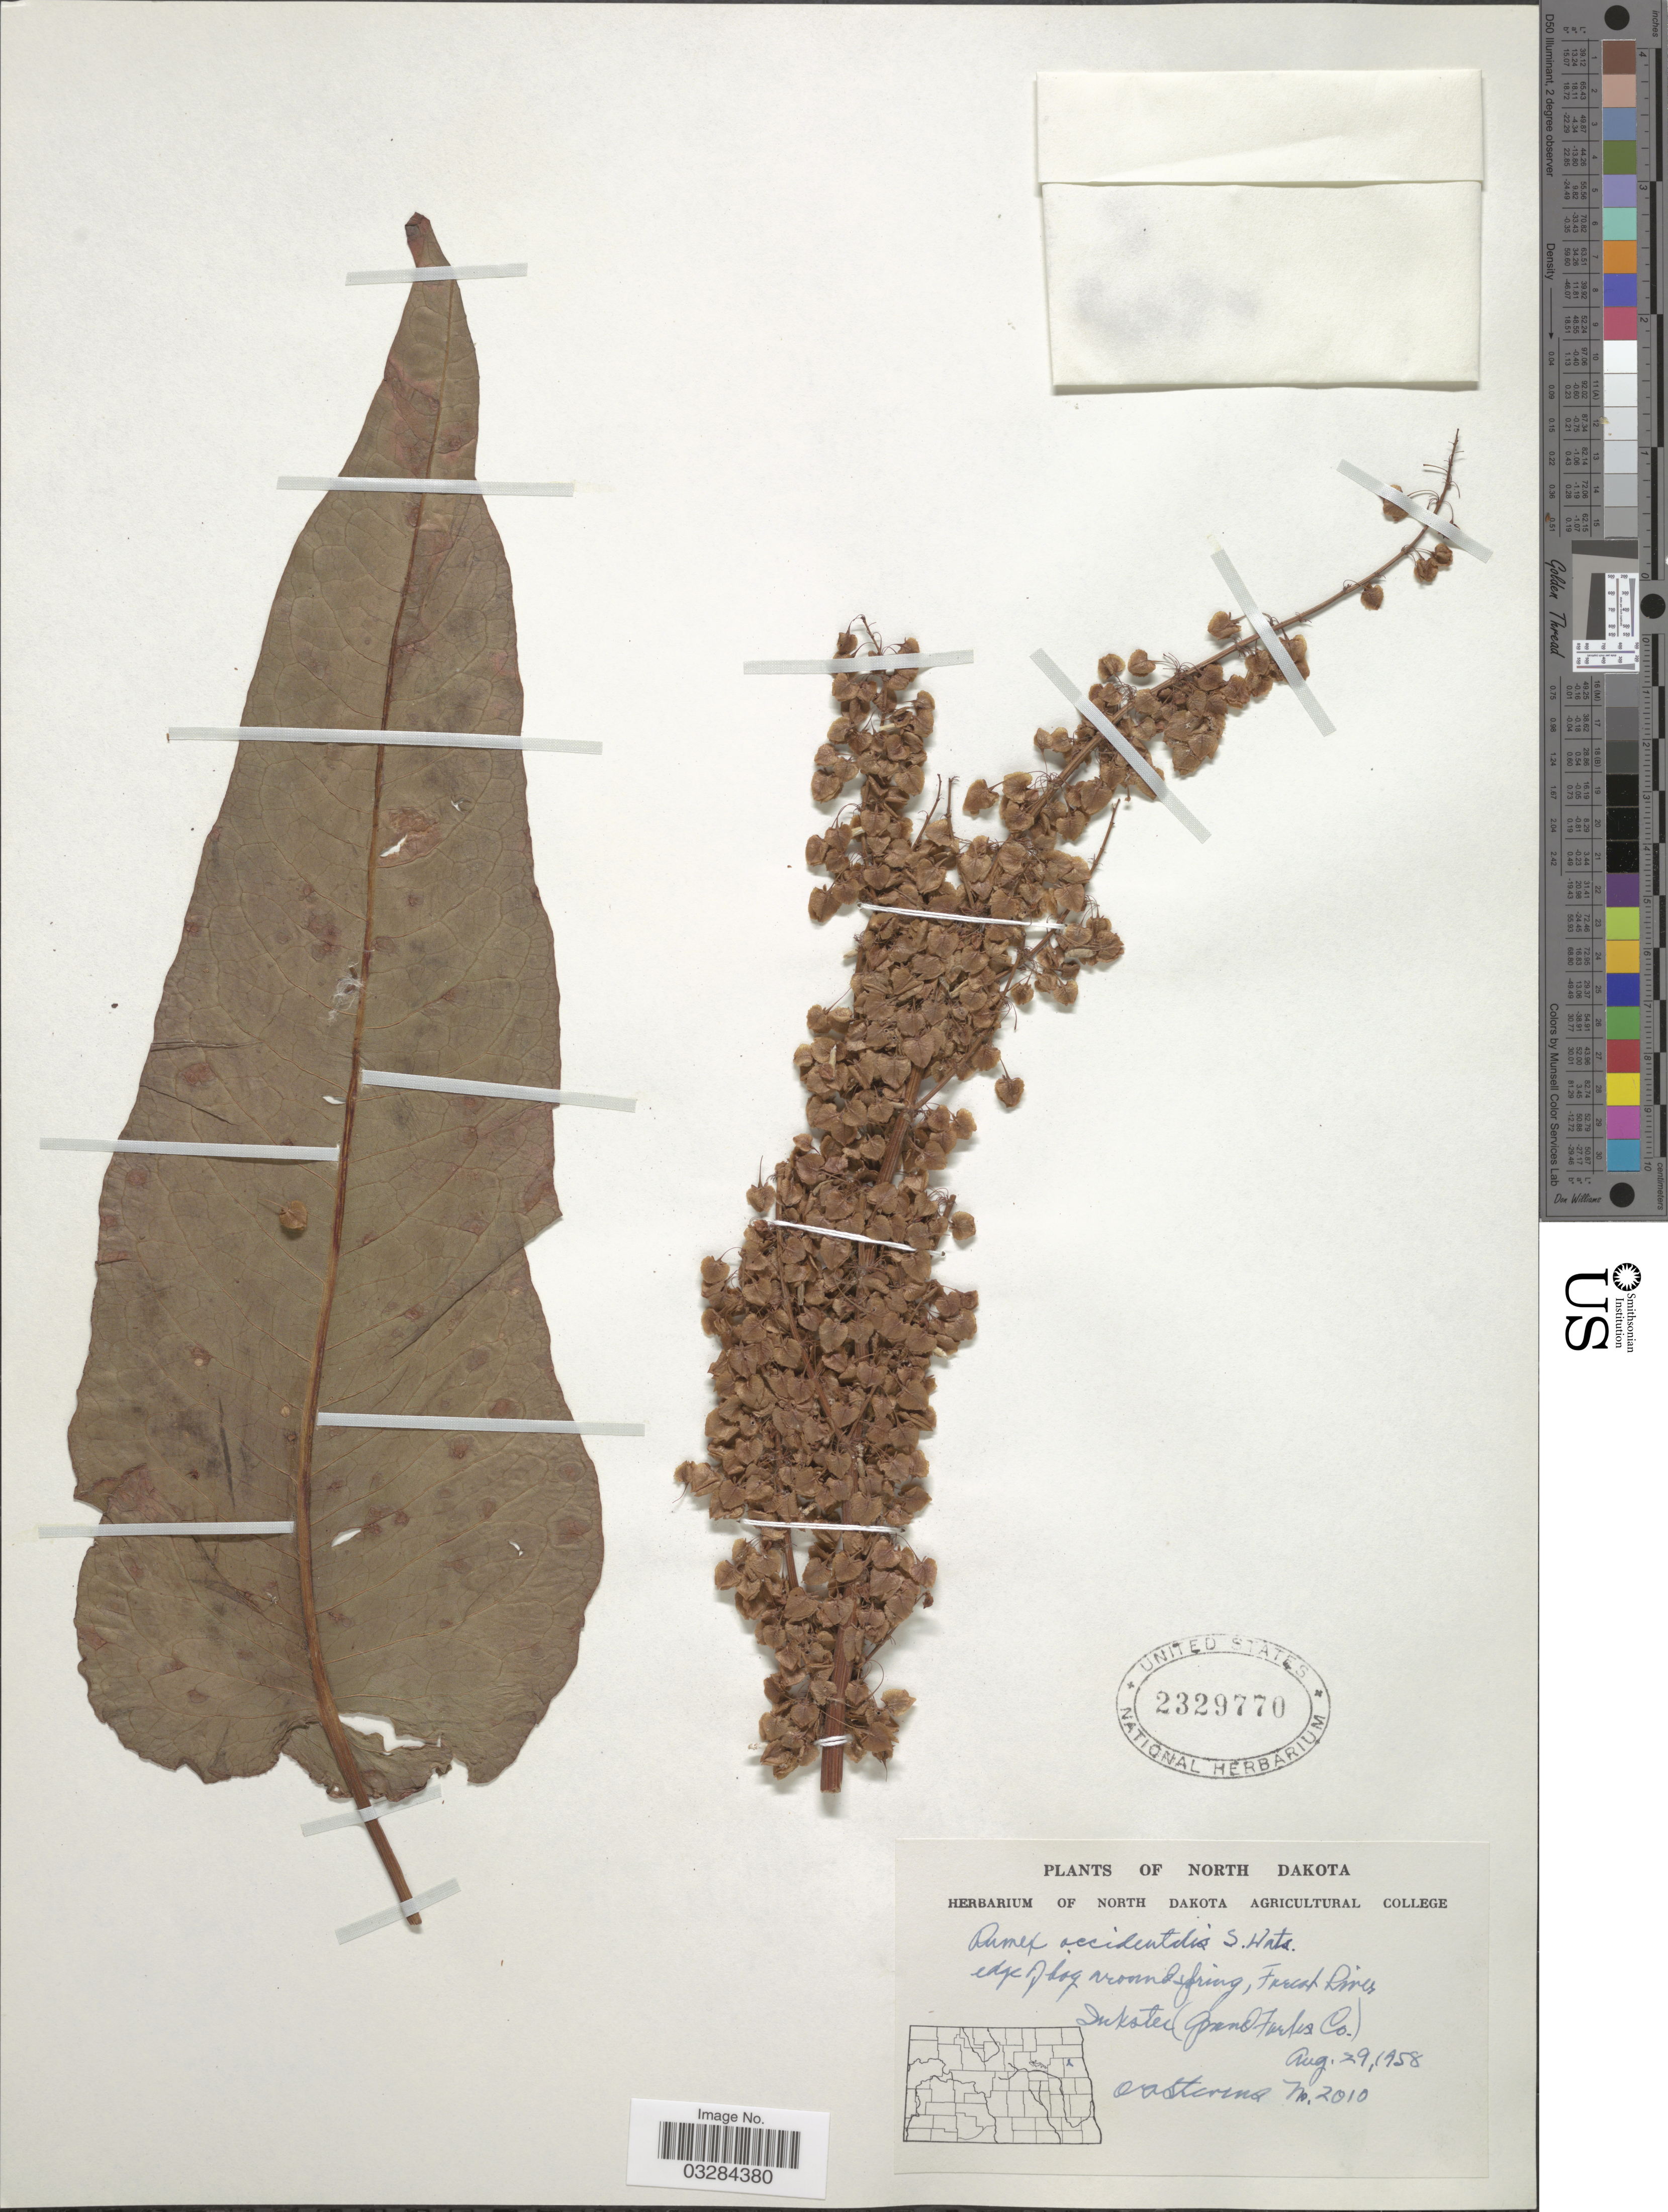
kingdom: Plantae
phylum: Tracheophyta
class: Magnoliopsida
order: Caryophyllales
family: Polygonaceae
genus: Rumex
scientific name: Rumex occidentalis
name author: S. Watson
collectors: O. A. Stevens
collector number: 2010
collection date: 1958-08-29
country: United States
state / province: North Dakota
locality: Edge of bog around spring, Frecot River. Inkstec (Grand Forks Co.).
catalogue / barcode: US 2329770